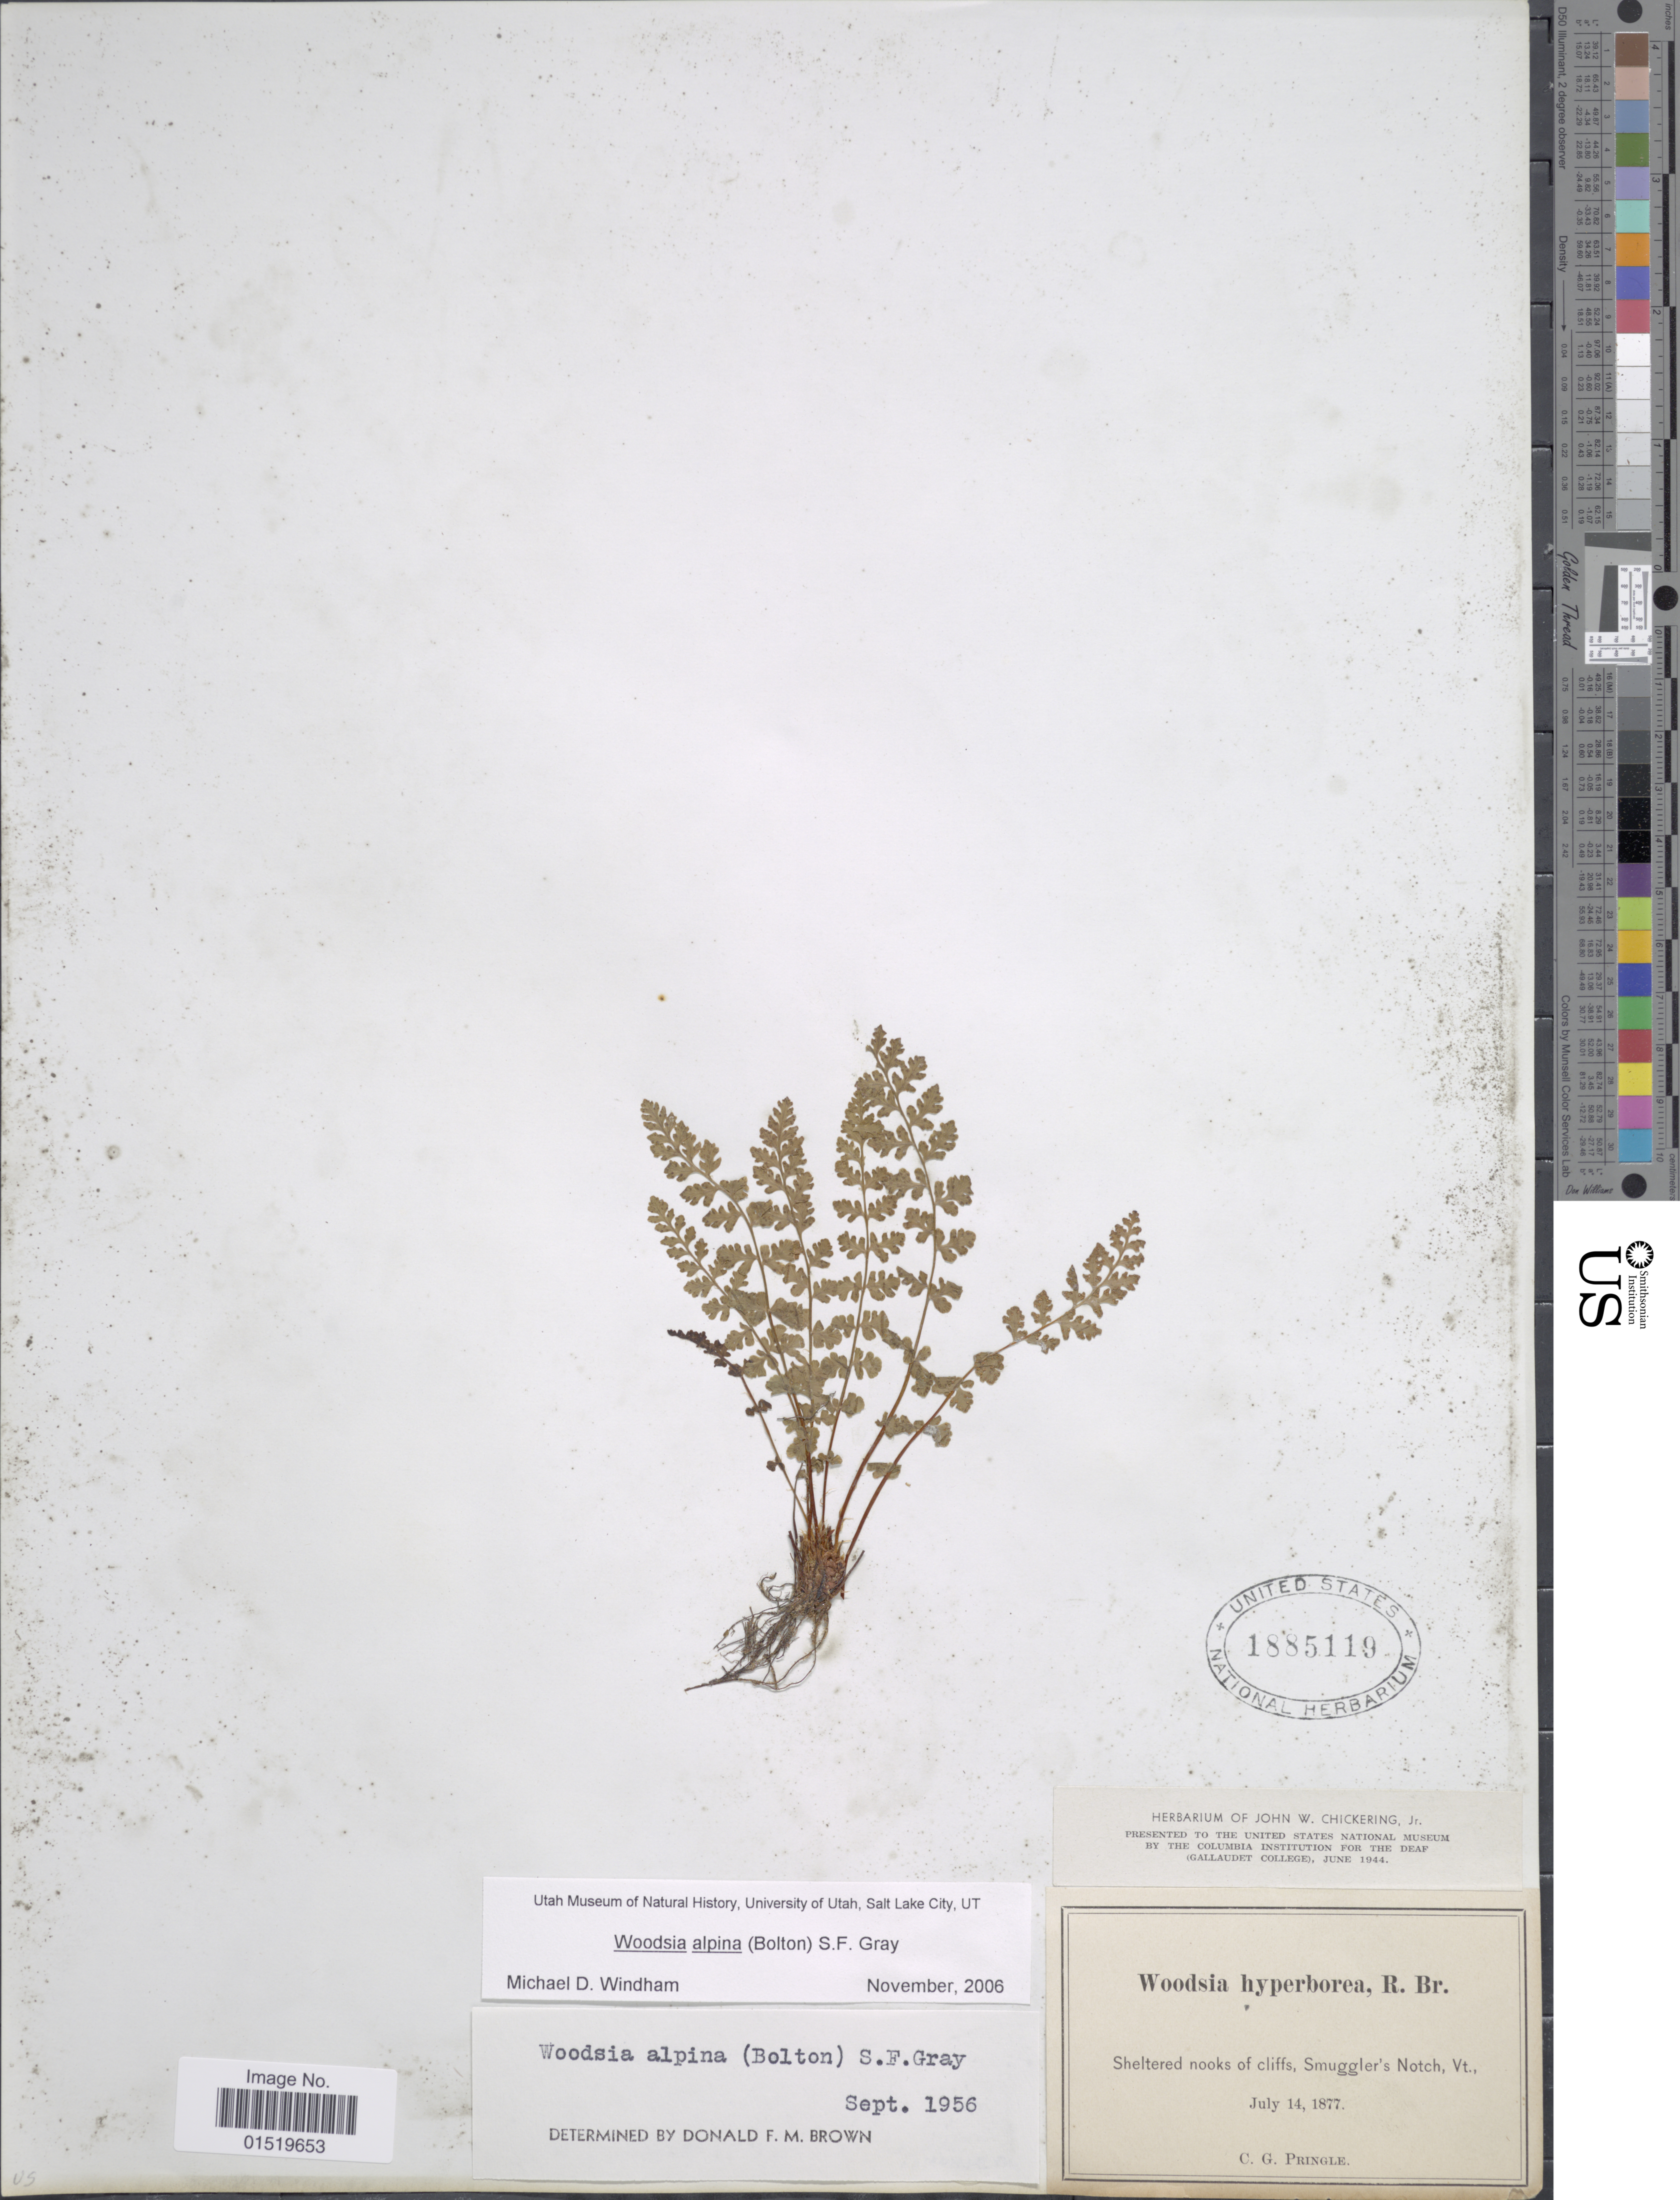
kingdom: Plantae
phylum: Tracheophyta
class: Polypodiopsida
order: Polypodiales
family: Woodsiaceae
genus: Woodsia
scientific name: Woodsia alpina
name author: (Bolton) S.F. Gray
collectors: C. G. Pringle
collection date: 1877-07-14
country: United States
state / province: Vermont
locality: Sheltered nooks of cliffs, Smuggler's Notch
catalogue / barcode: US 1885119